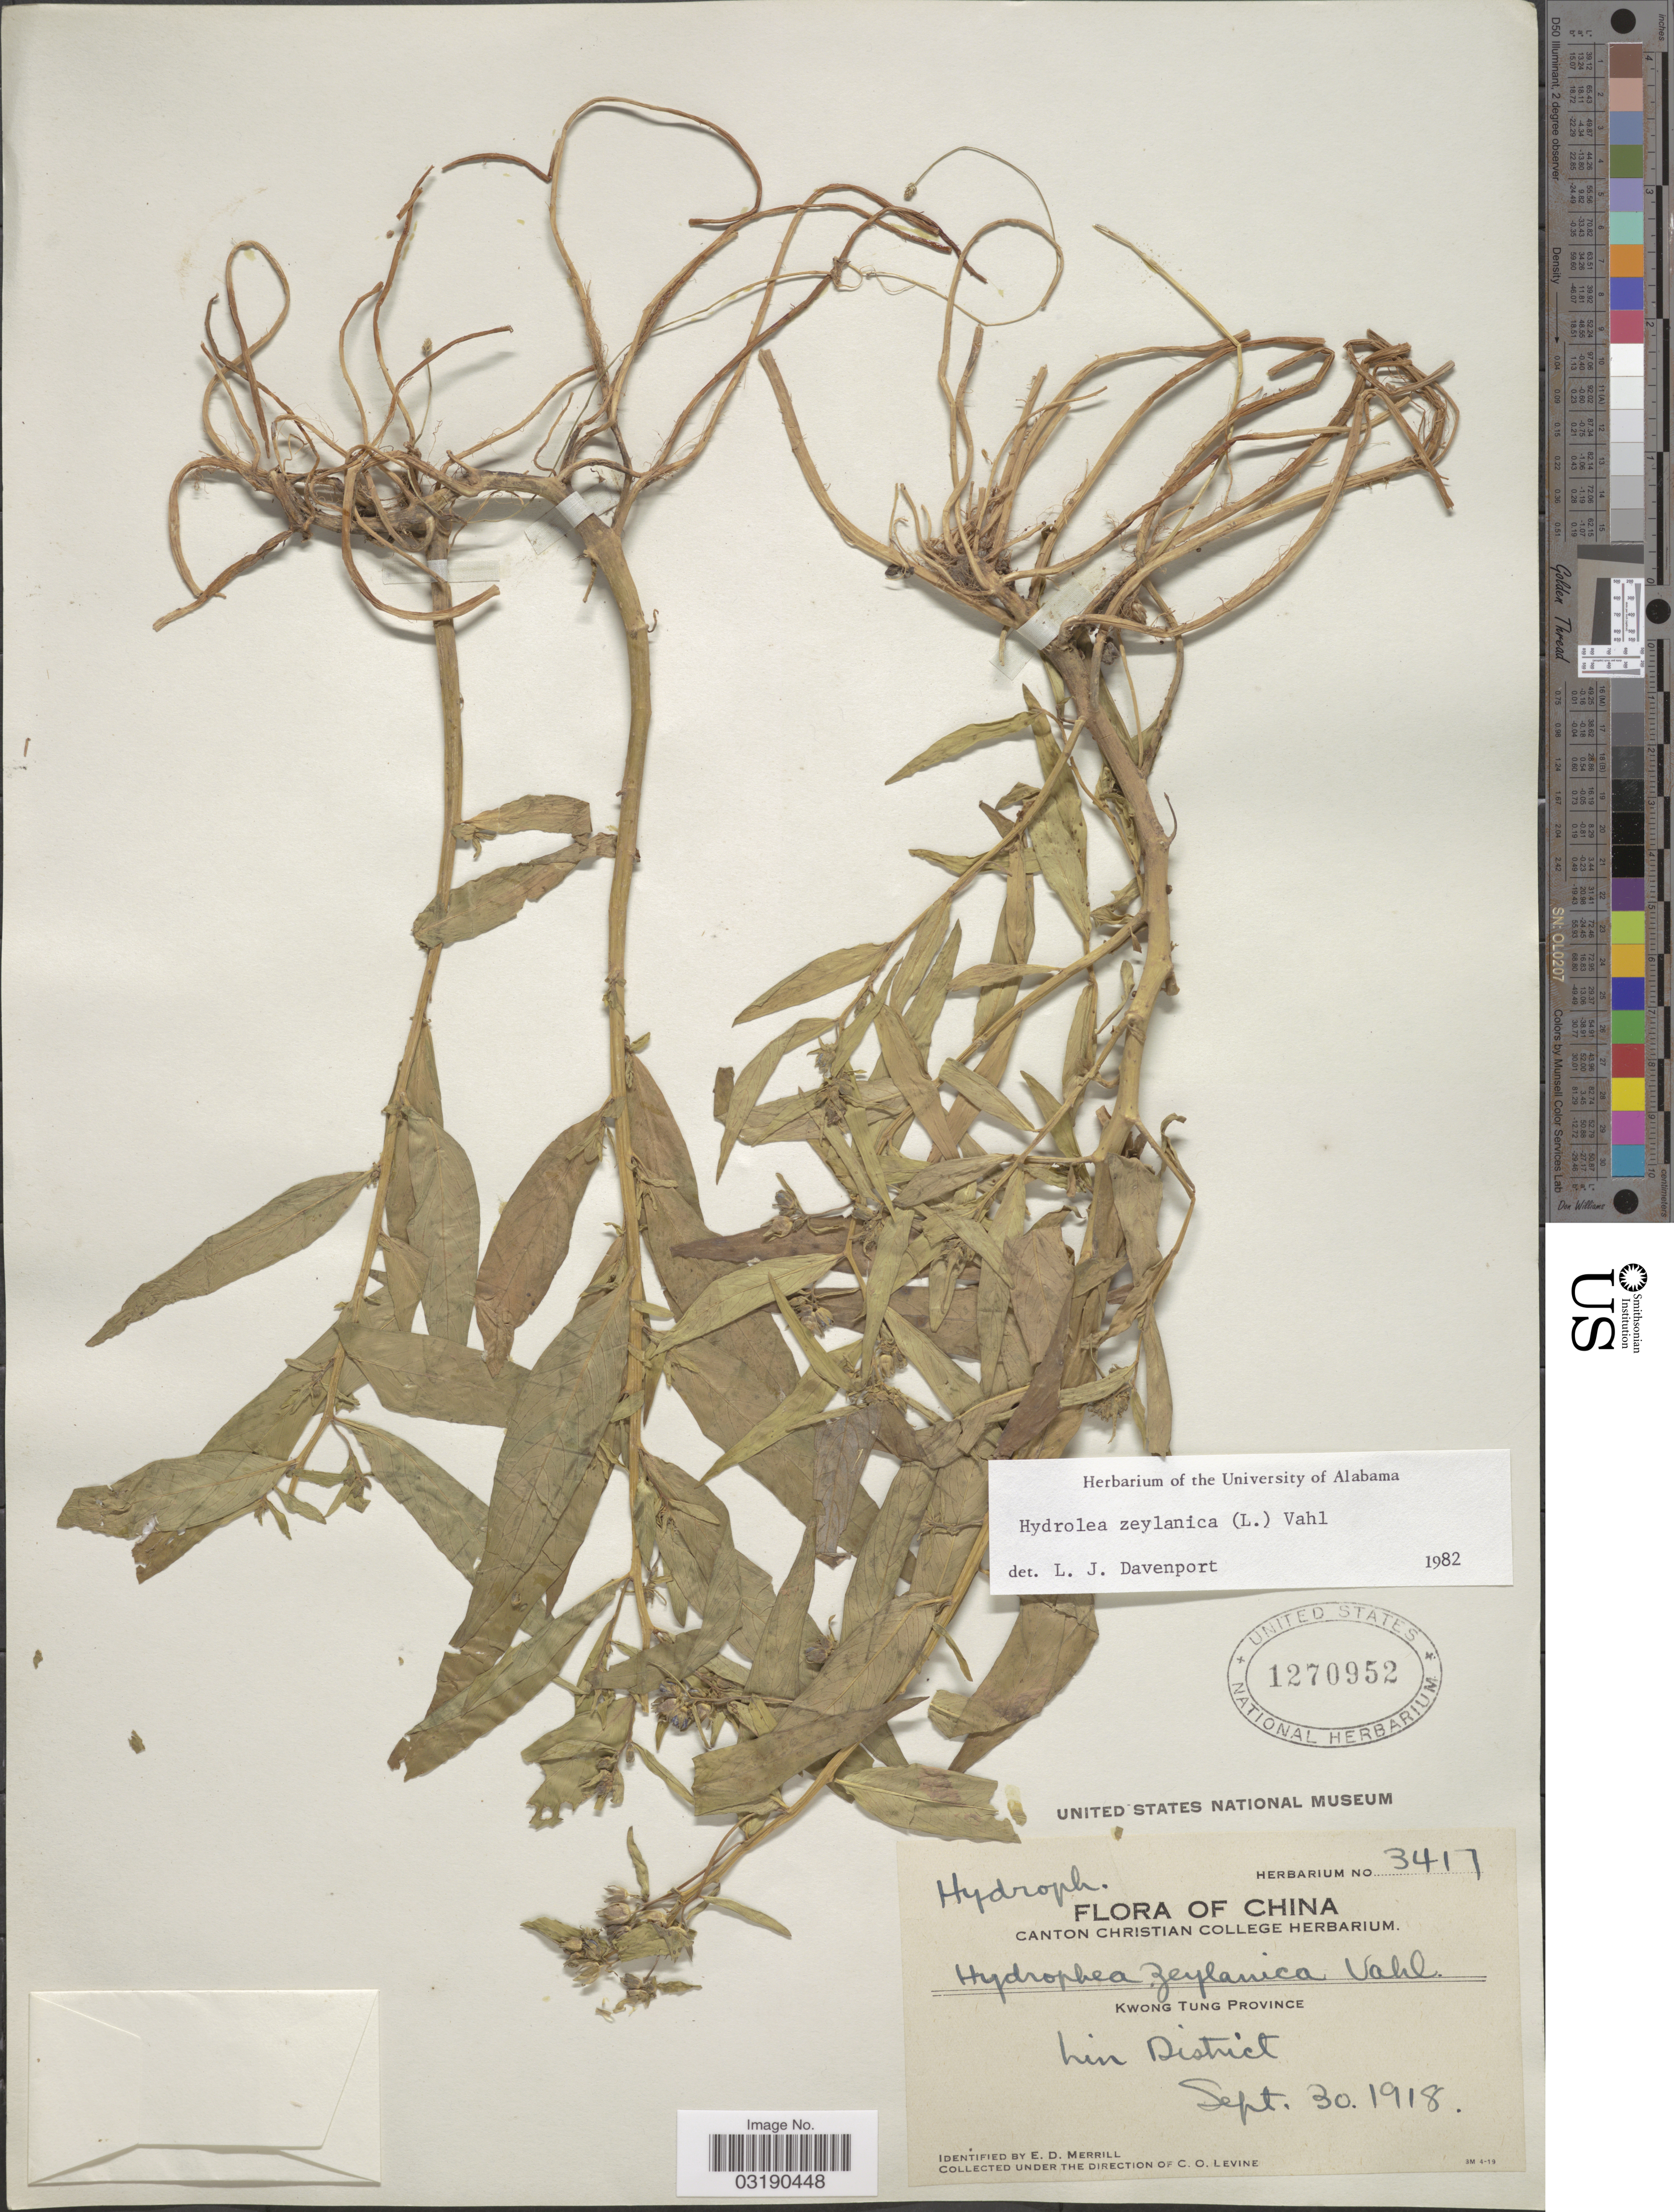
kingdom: Plantae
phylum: Tracheophyta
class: Magnoliopsida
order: Solanales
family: Hydroleaceae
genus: Hydrolea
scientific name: Hydrolea zeylanica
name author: (L.) Vahl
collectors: E. D. Merrill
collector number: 3417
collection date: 1918-09-30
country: China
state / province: Guangdong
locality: Kwong Tung Province. Lin District.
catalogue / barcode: US 1270952